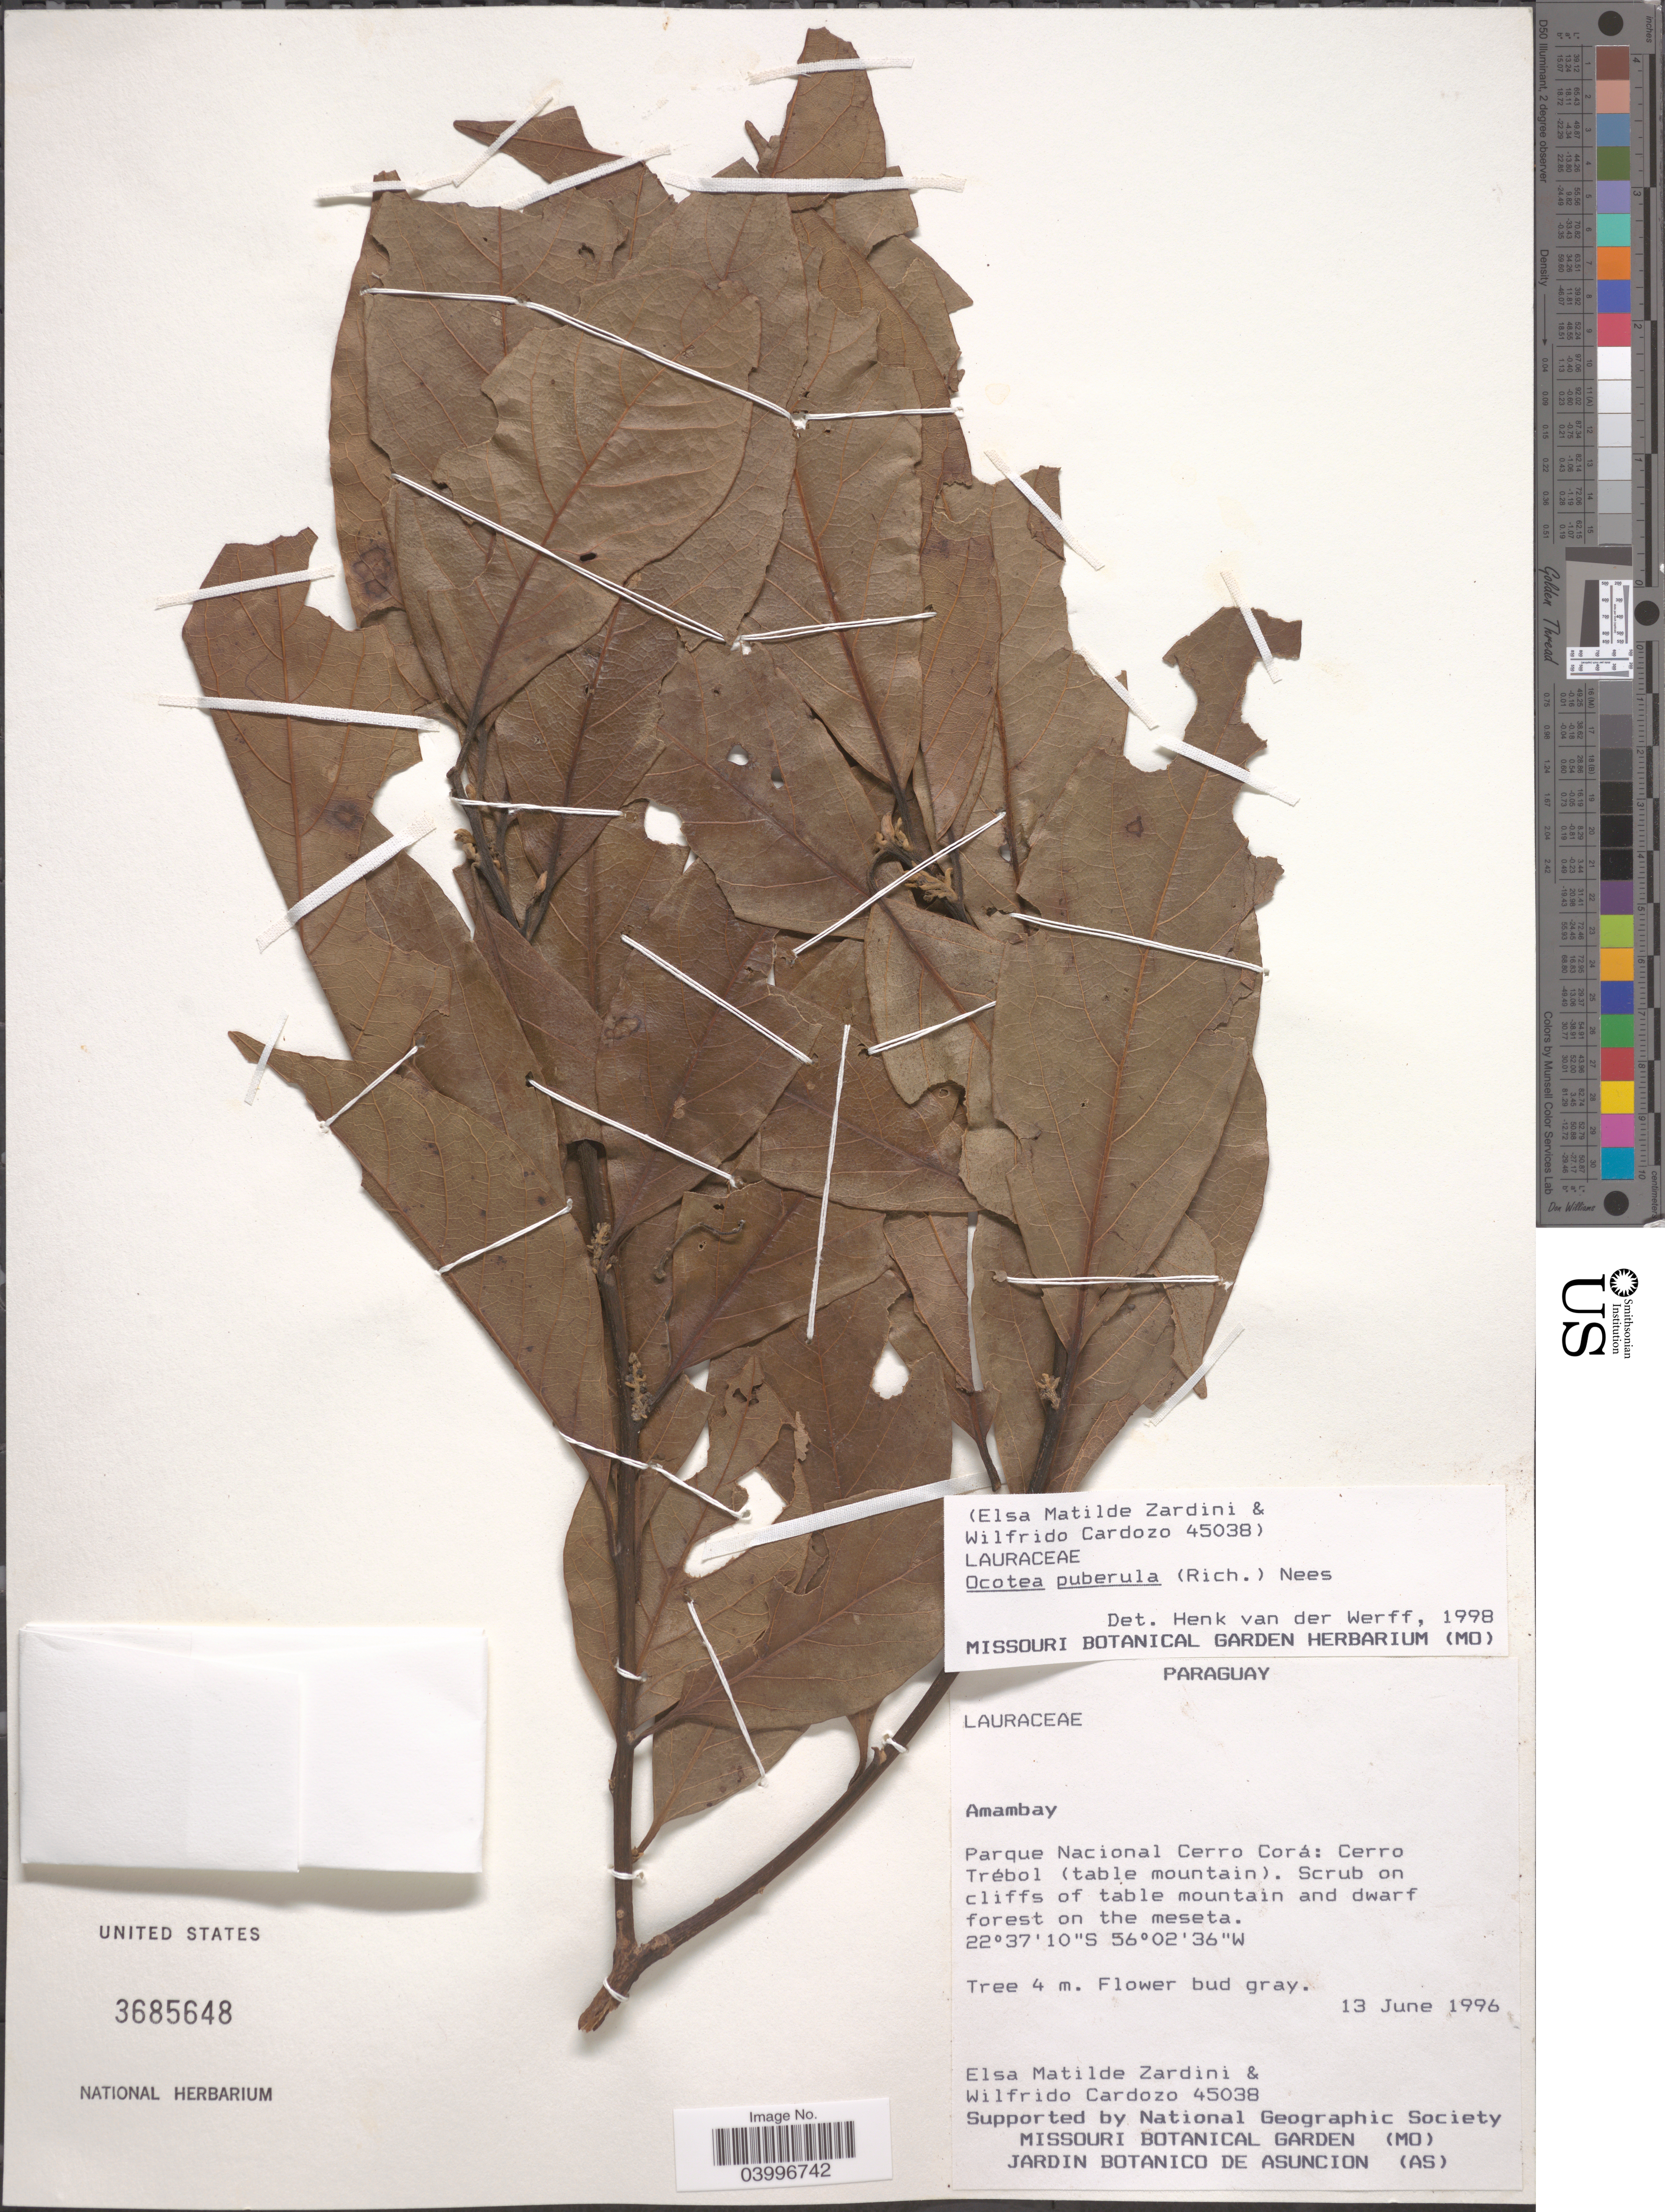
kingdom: Plantae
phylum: Tracheophyta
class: Magnoliopsida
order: Laurales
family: Lauraceae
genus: Ocotea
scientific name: Ocotea puberula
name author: (Rich.) Nees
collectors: E. M. Zardini & W. Cardozo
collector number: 45038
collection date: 1996-06-13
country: Paraguay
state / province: Amambay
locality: Parque Nacional Cerro Corá: Cerro Trébol (table mountain).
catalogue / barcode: US 3685648